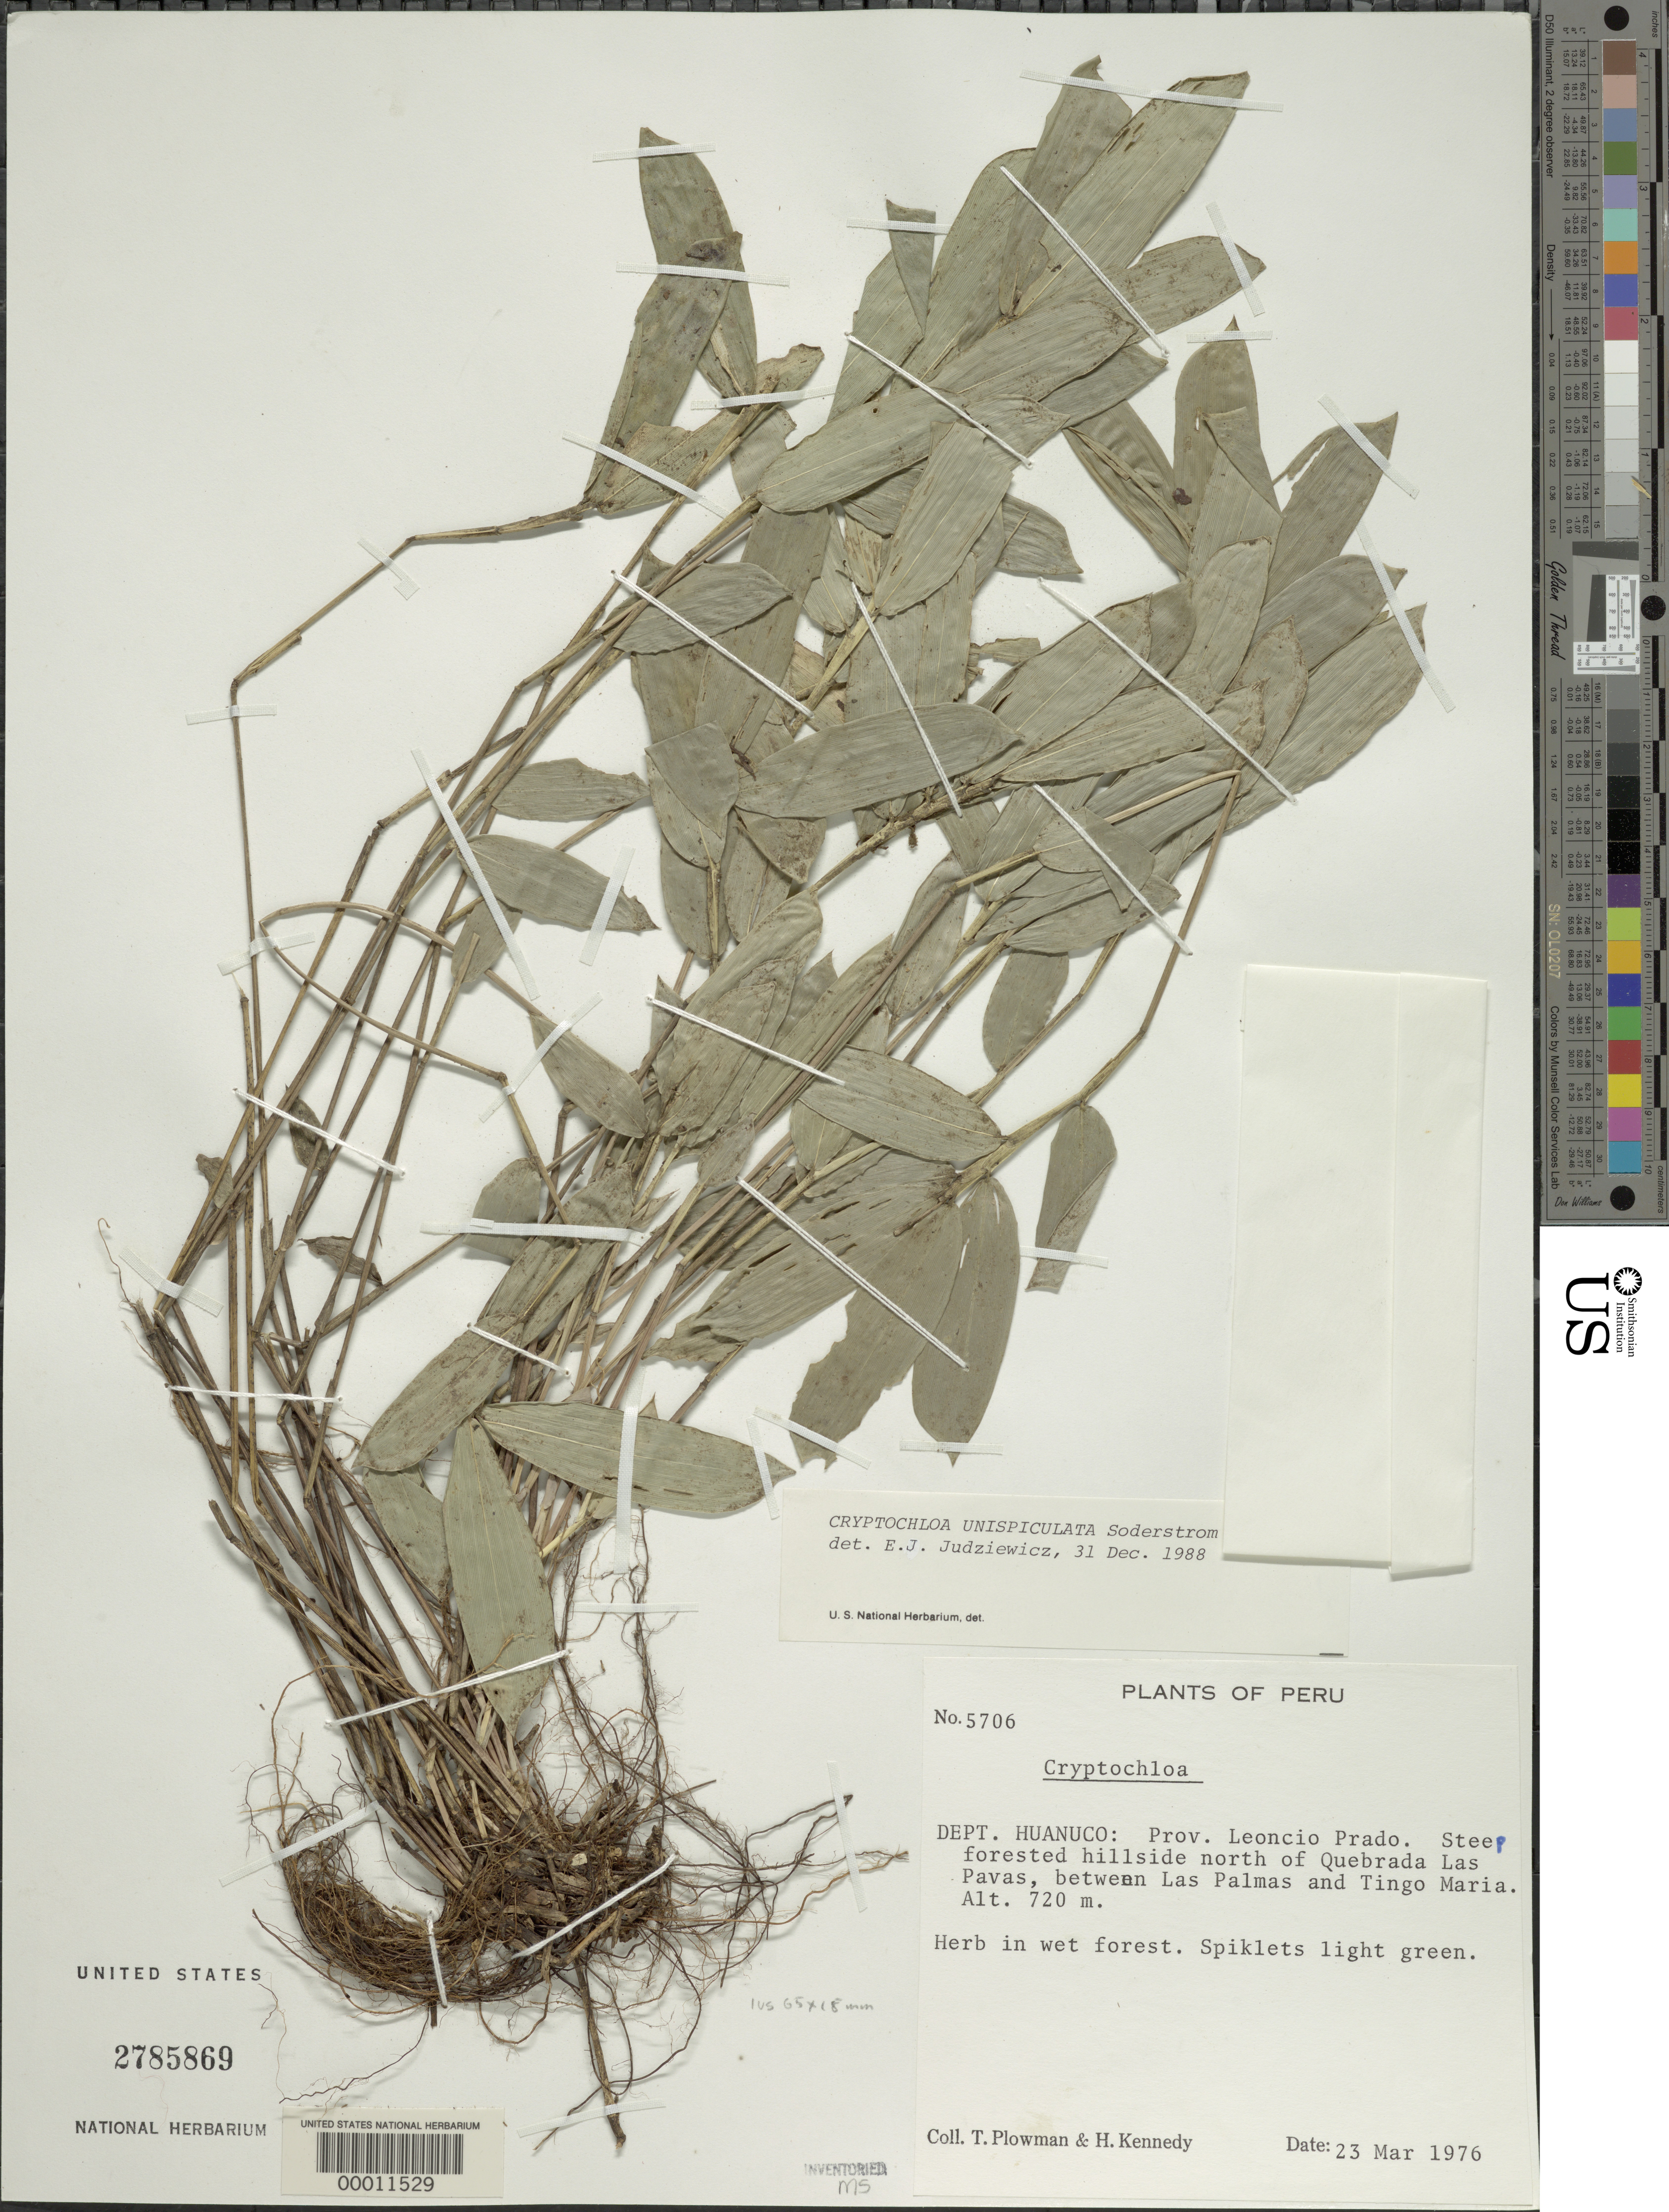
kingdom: Plantae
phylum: Tracheophyta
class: Liliopsida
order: Poales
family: Poaceae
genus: Cryptochloa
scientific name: Cryptochloa unispiculata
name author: Soderstr.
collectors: T. Plowman & H. Kennedy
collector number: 5706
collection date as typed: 23 Mar 1976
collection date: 1976-03-23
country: Peru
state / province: Huánuco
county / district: Leoncio Prado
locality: N of Quebrada Las Pavas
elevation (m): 720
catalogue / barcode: US 2785869